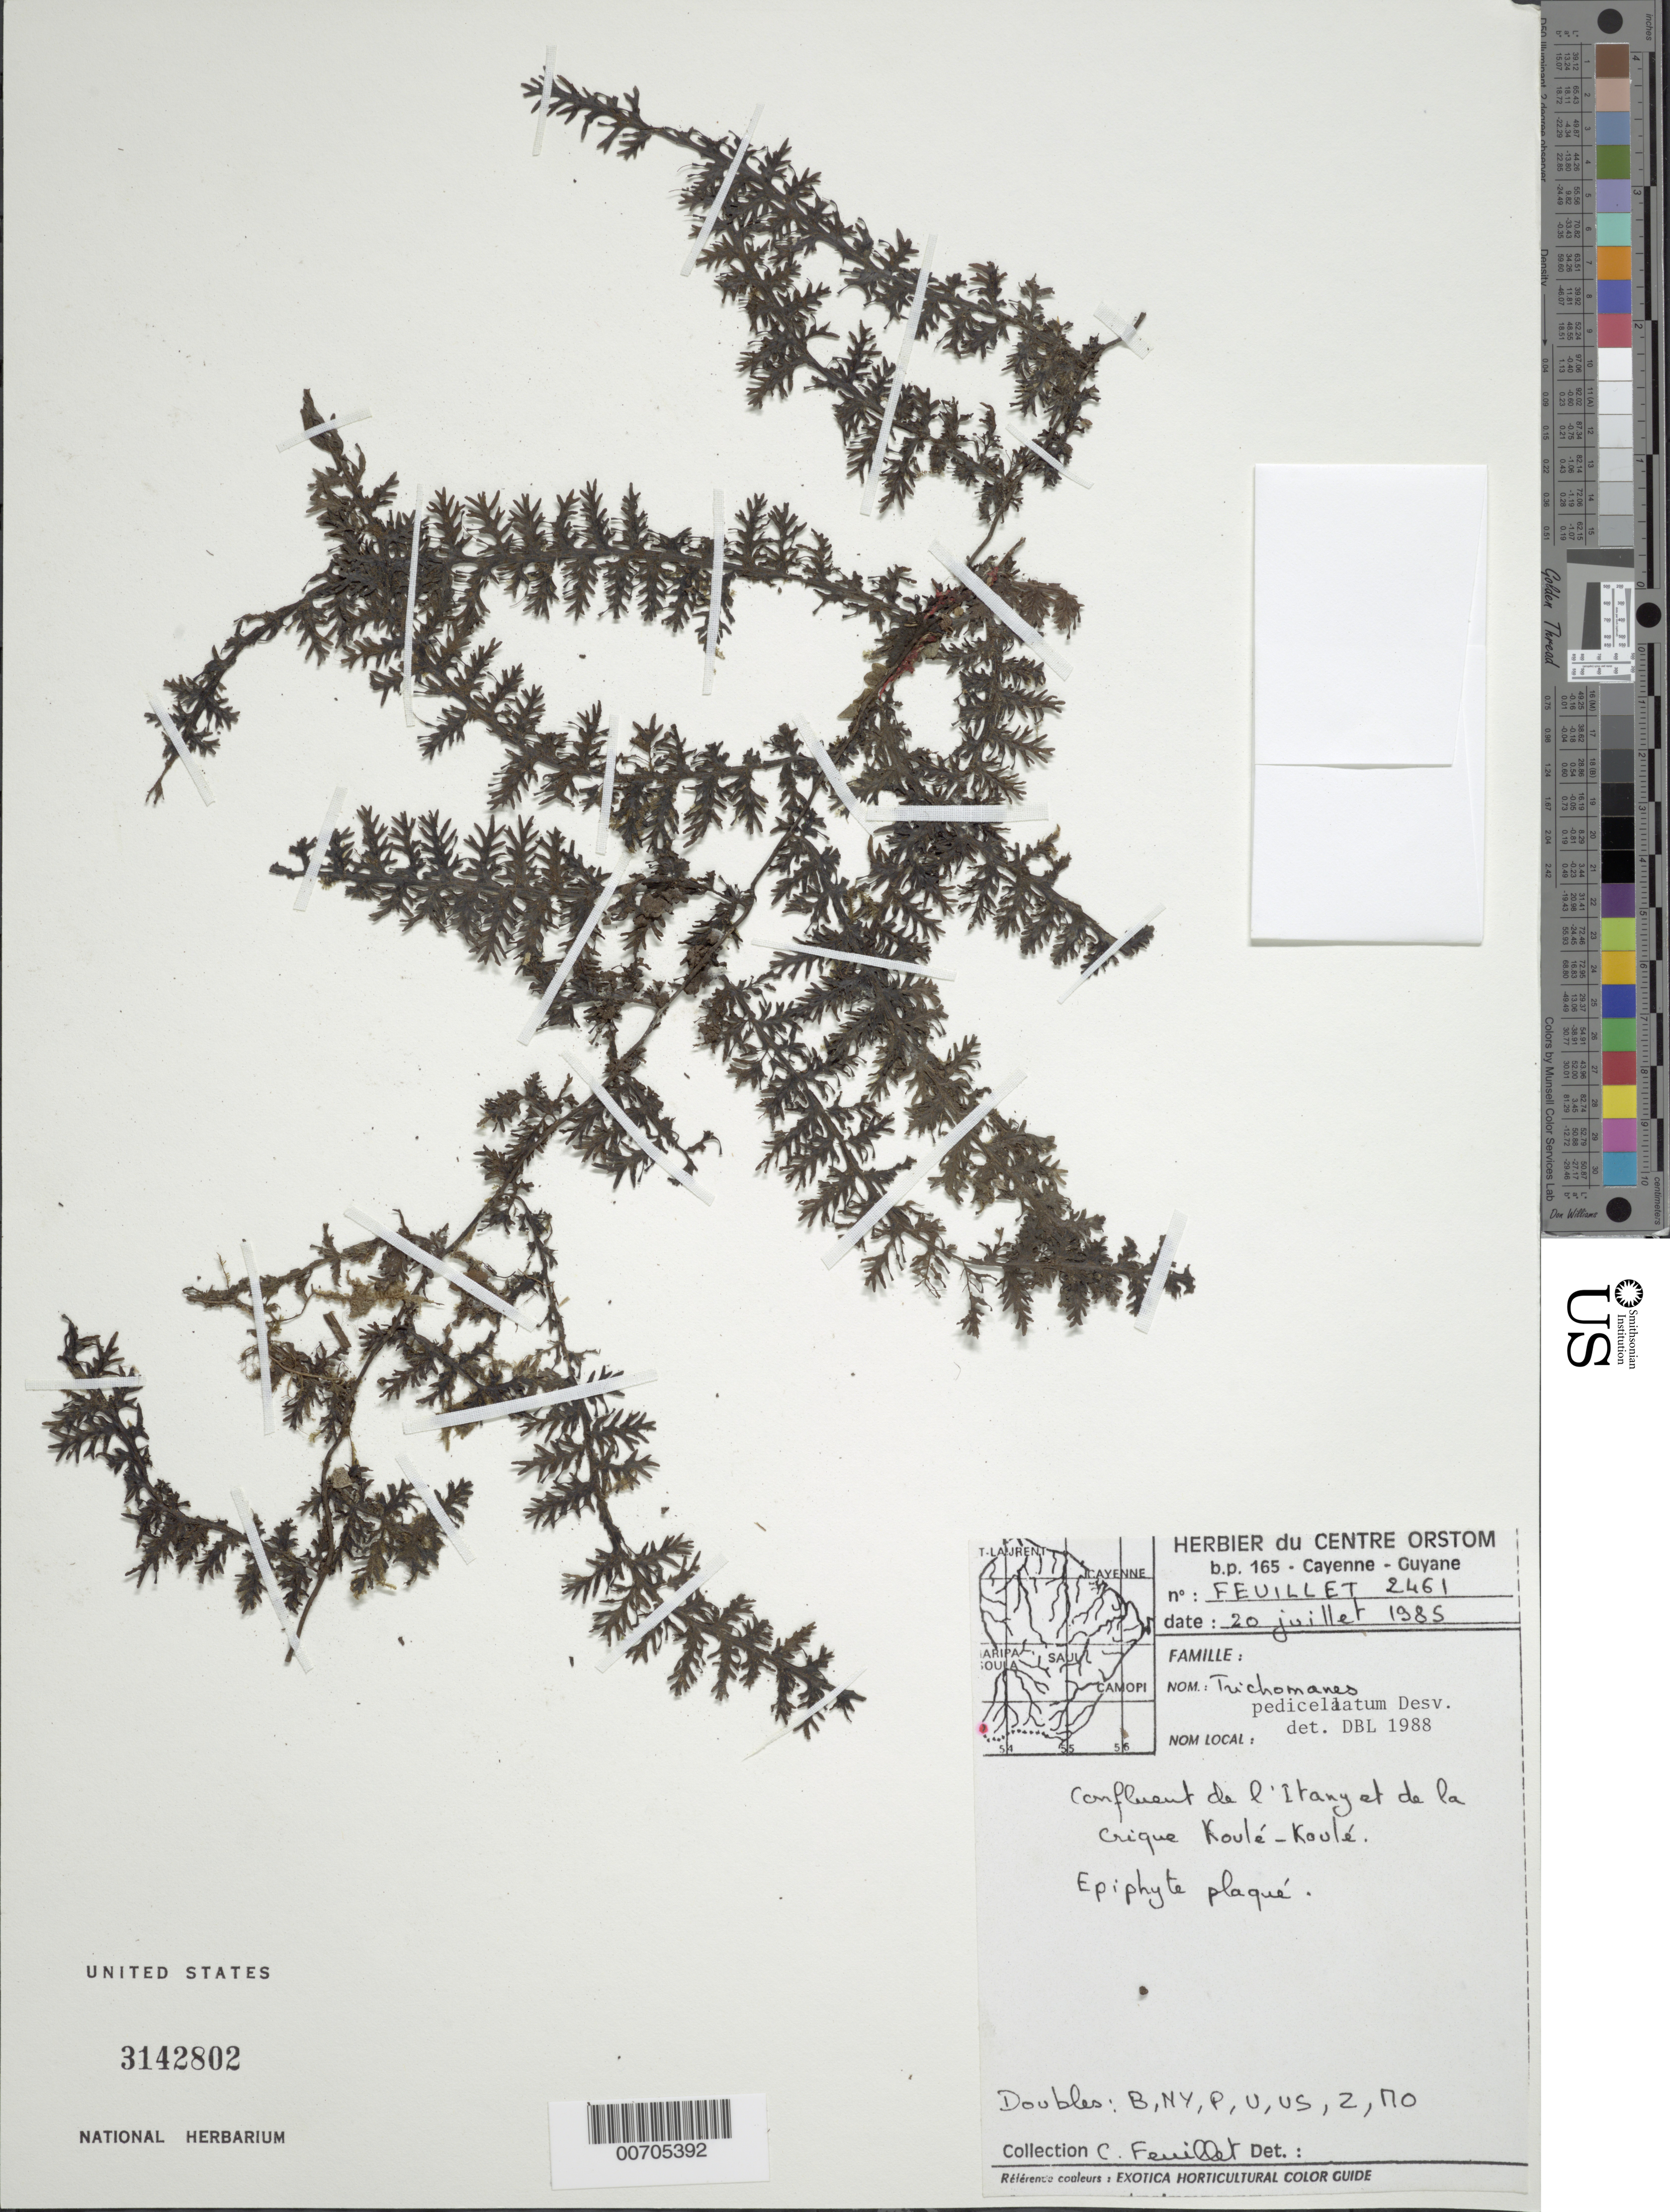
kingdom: Plantae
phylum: Tracheophyta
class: Polypodiopsida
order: Hymenophyllales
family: Hymenophyllaceae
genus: Trichomanes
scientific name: Trichomanes pedicellatum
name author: Desv.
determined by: Lellinger, David B., (BOT), Smithsonian Institution - National Museum of Natural History (UNITED STATES)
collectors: C. Feuillet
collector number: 2461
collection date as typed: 20-Jul-85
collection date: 1985-07-20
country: French Guiana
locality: Rivière Itany, confluent avec de la crique Koulé-Koulé, Monts Tumuc-Humac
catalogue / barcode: US 3142802